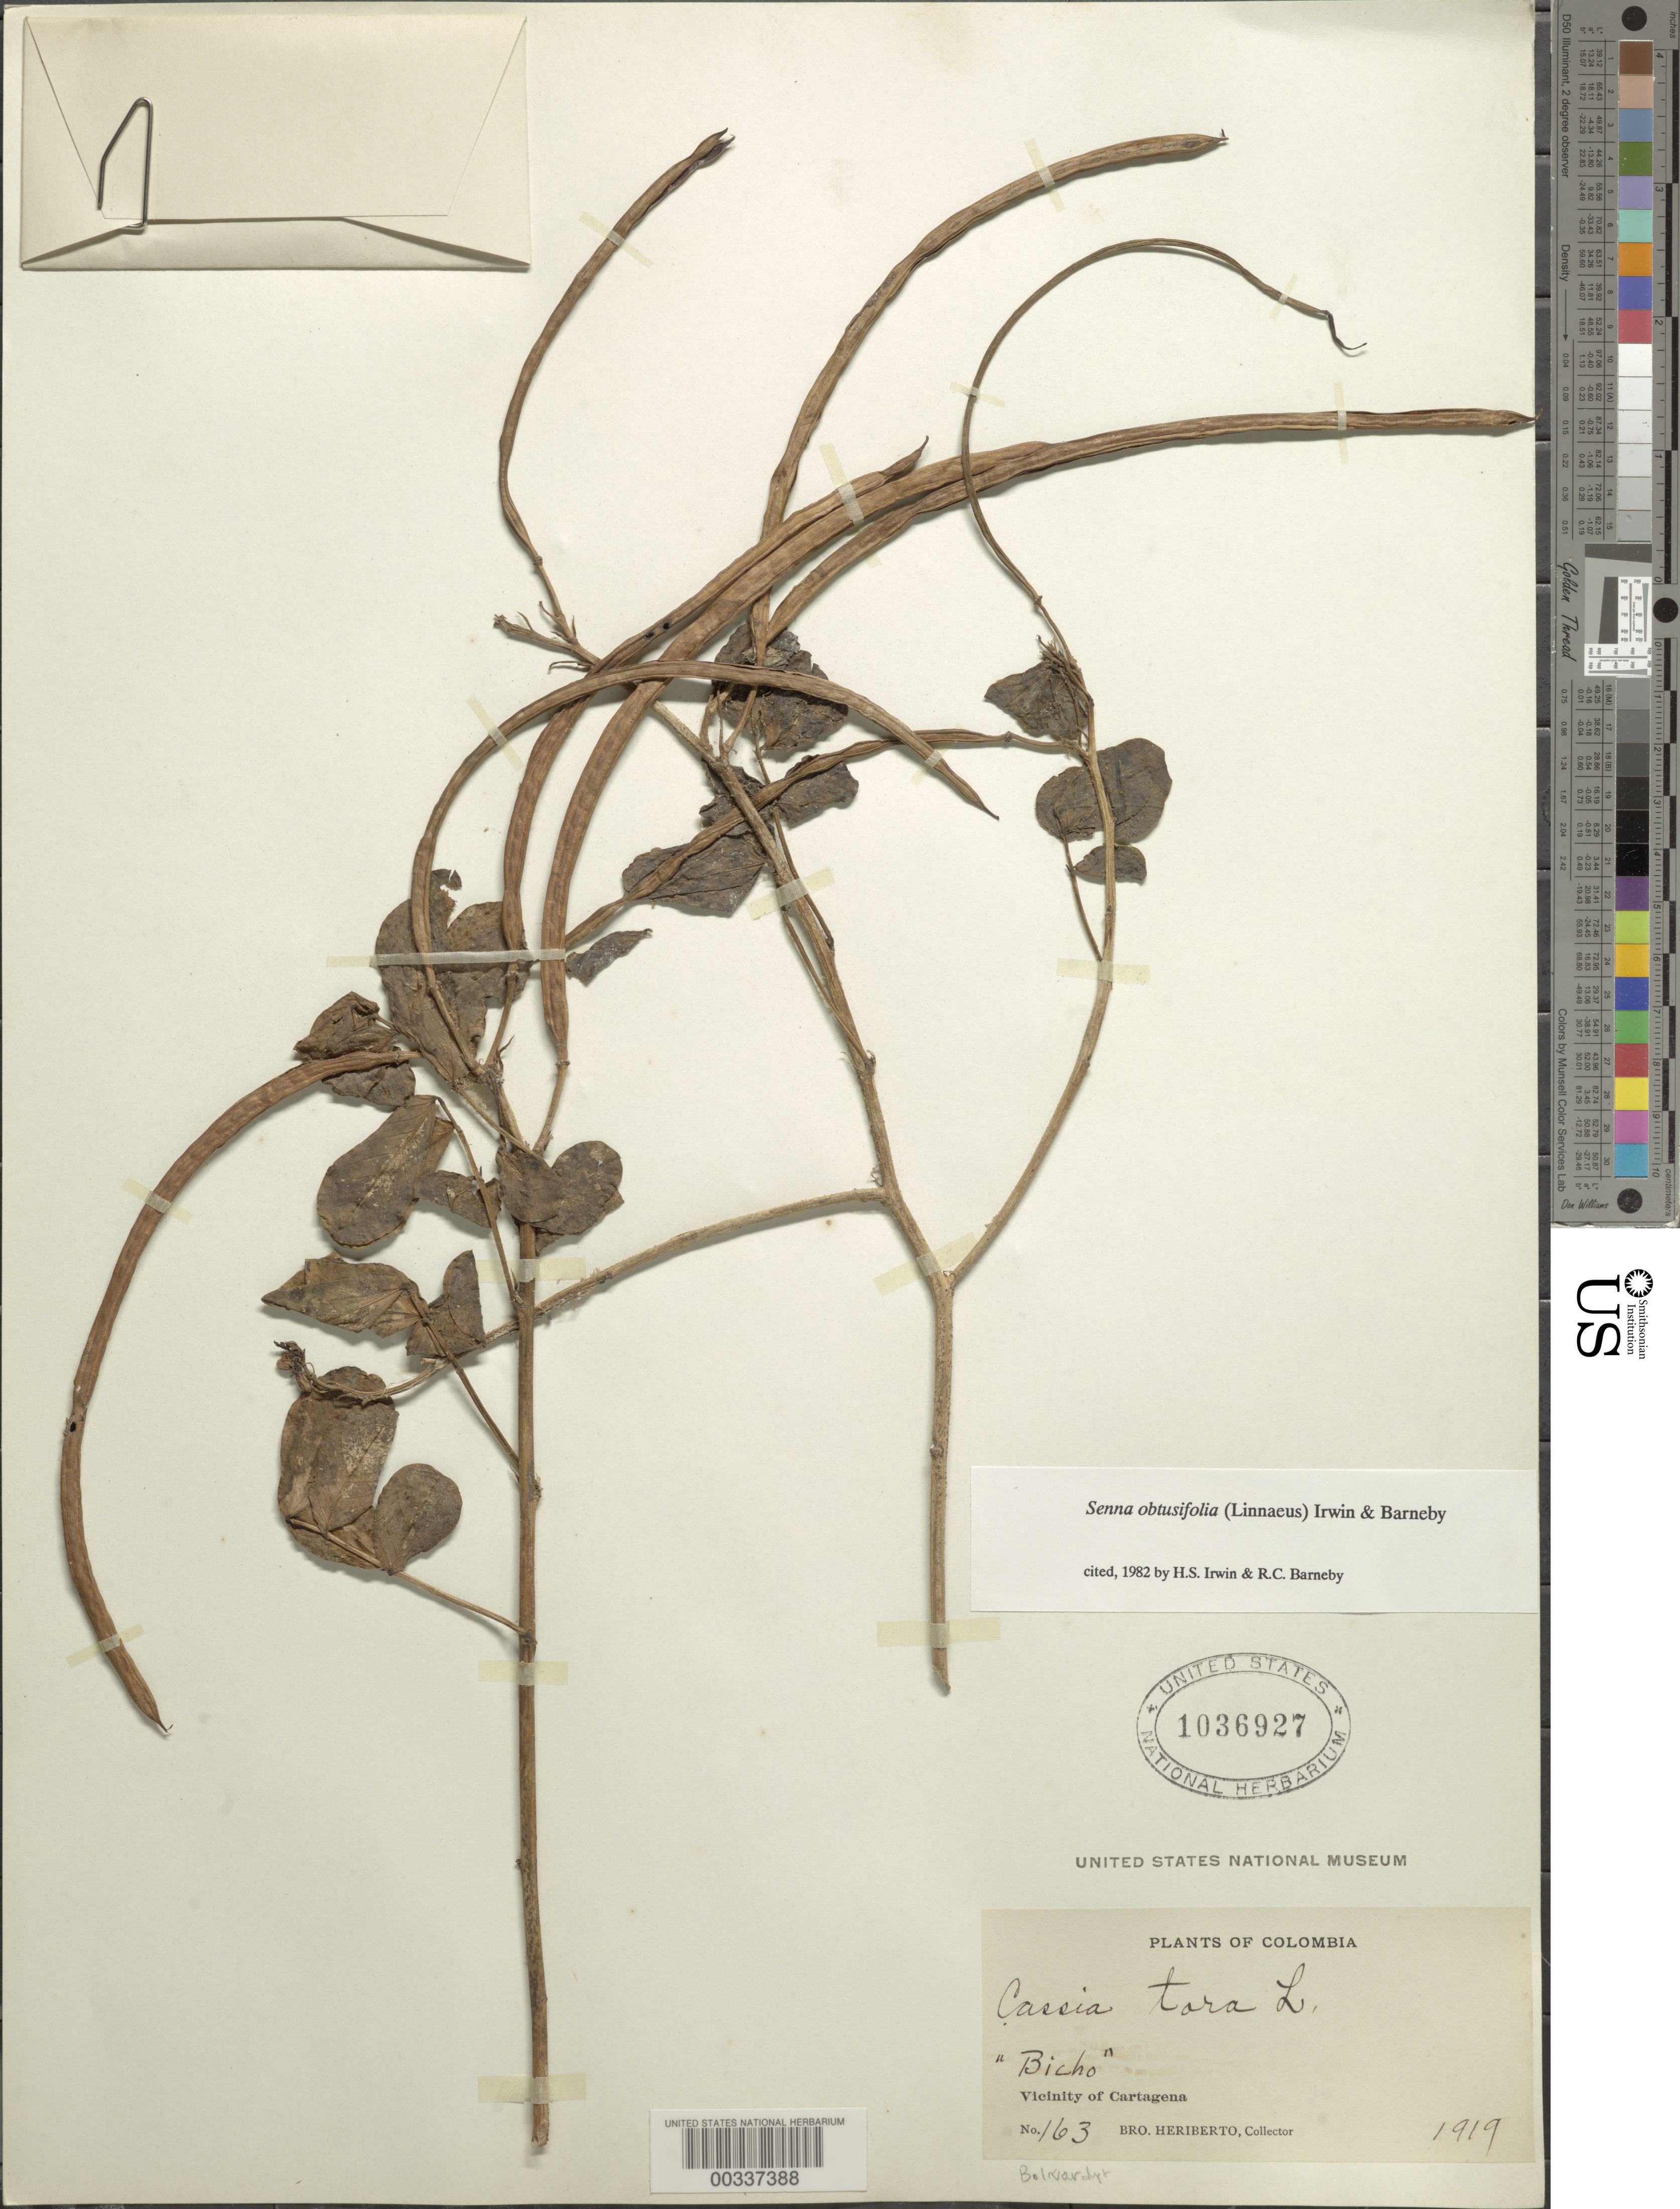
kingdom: Plantae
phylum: Tracheophyta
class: Magnoliopsida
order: Fabales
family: Fabaceae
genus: Senna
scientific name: Senna obtusifolia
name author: (L.) H.S. Irwin & Barneby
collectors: B. Herbierto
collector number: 163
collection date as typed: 1919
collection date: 1919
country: Colombia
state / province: Bolívar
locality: Vicinity of Cartagena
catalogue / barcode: US 1036927